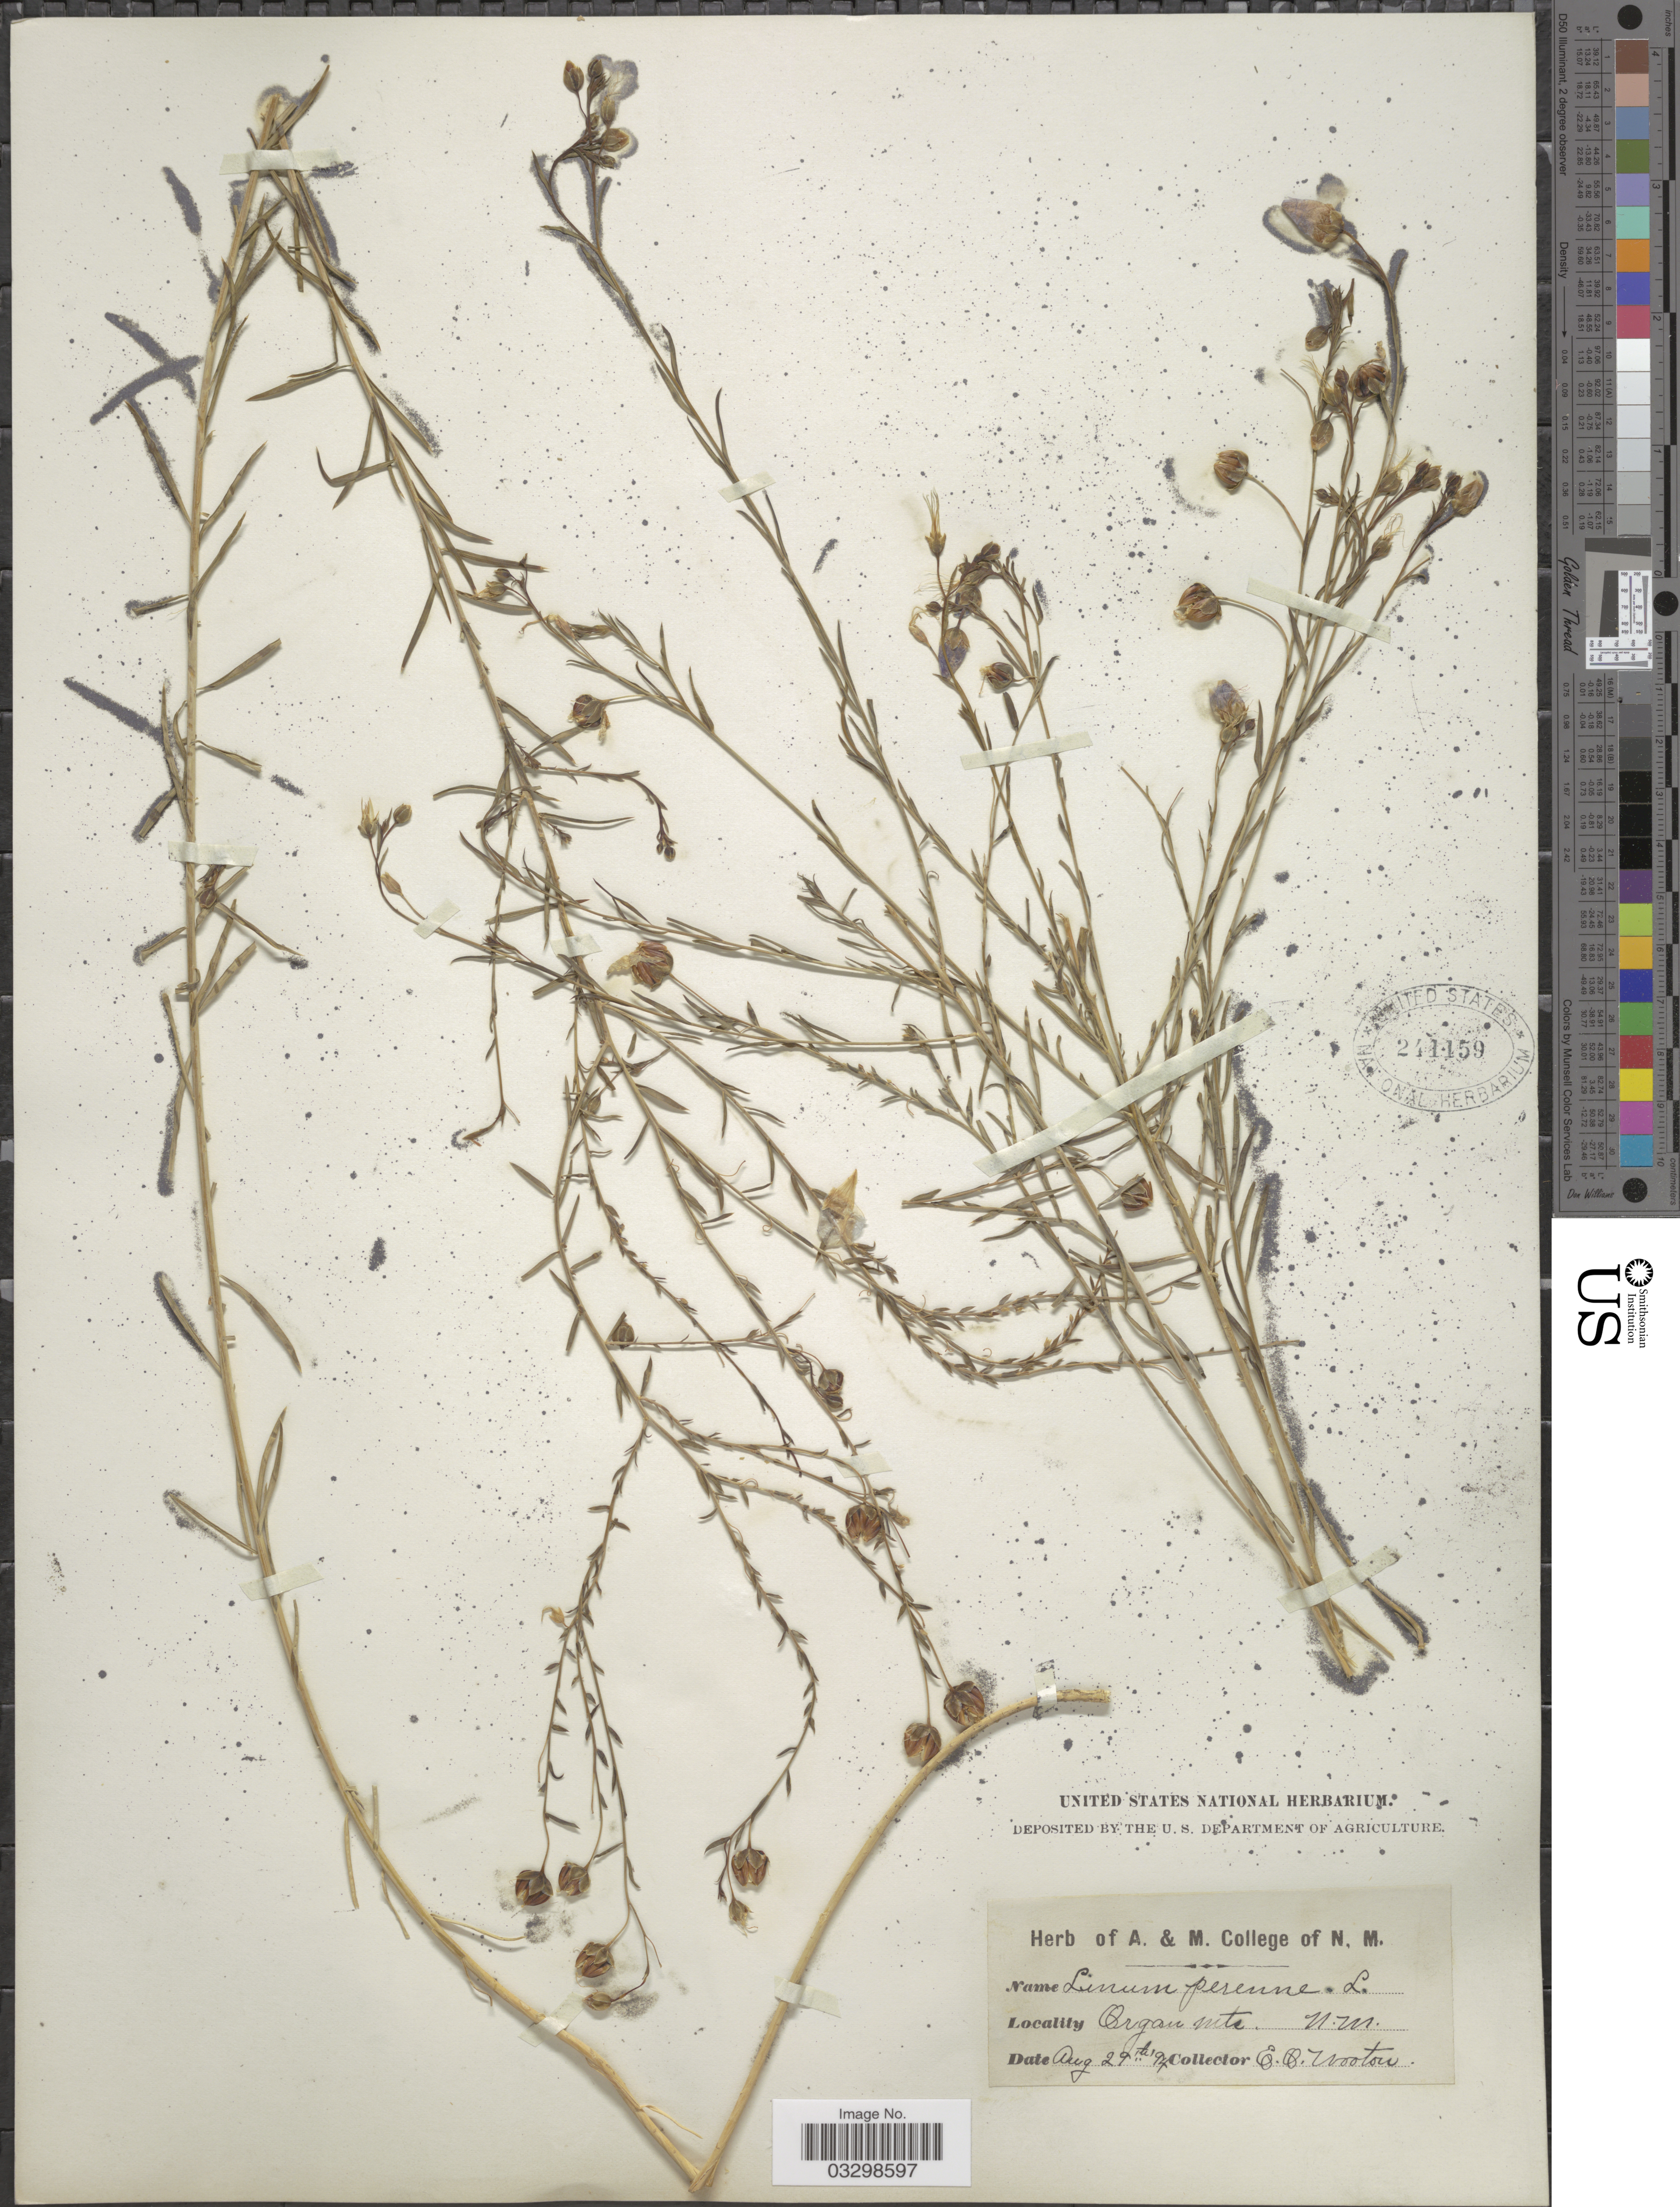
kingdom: Plantae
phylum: Tracheophyta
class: Magnoliopsida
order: Malpighiales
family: Linaceae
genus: Linum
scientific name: Linum lewisii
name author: Pursh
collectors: E. O. Wooton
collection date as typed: Transcribed d/m/y: 29/8/94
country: United States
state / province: New Mexico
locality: Organ Mts.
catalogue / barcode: US 241159